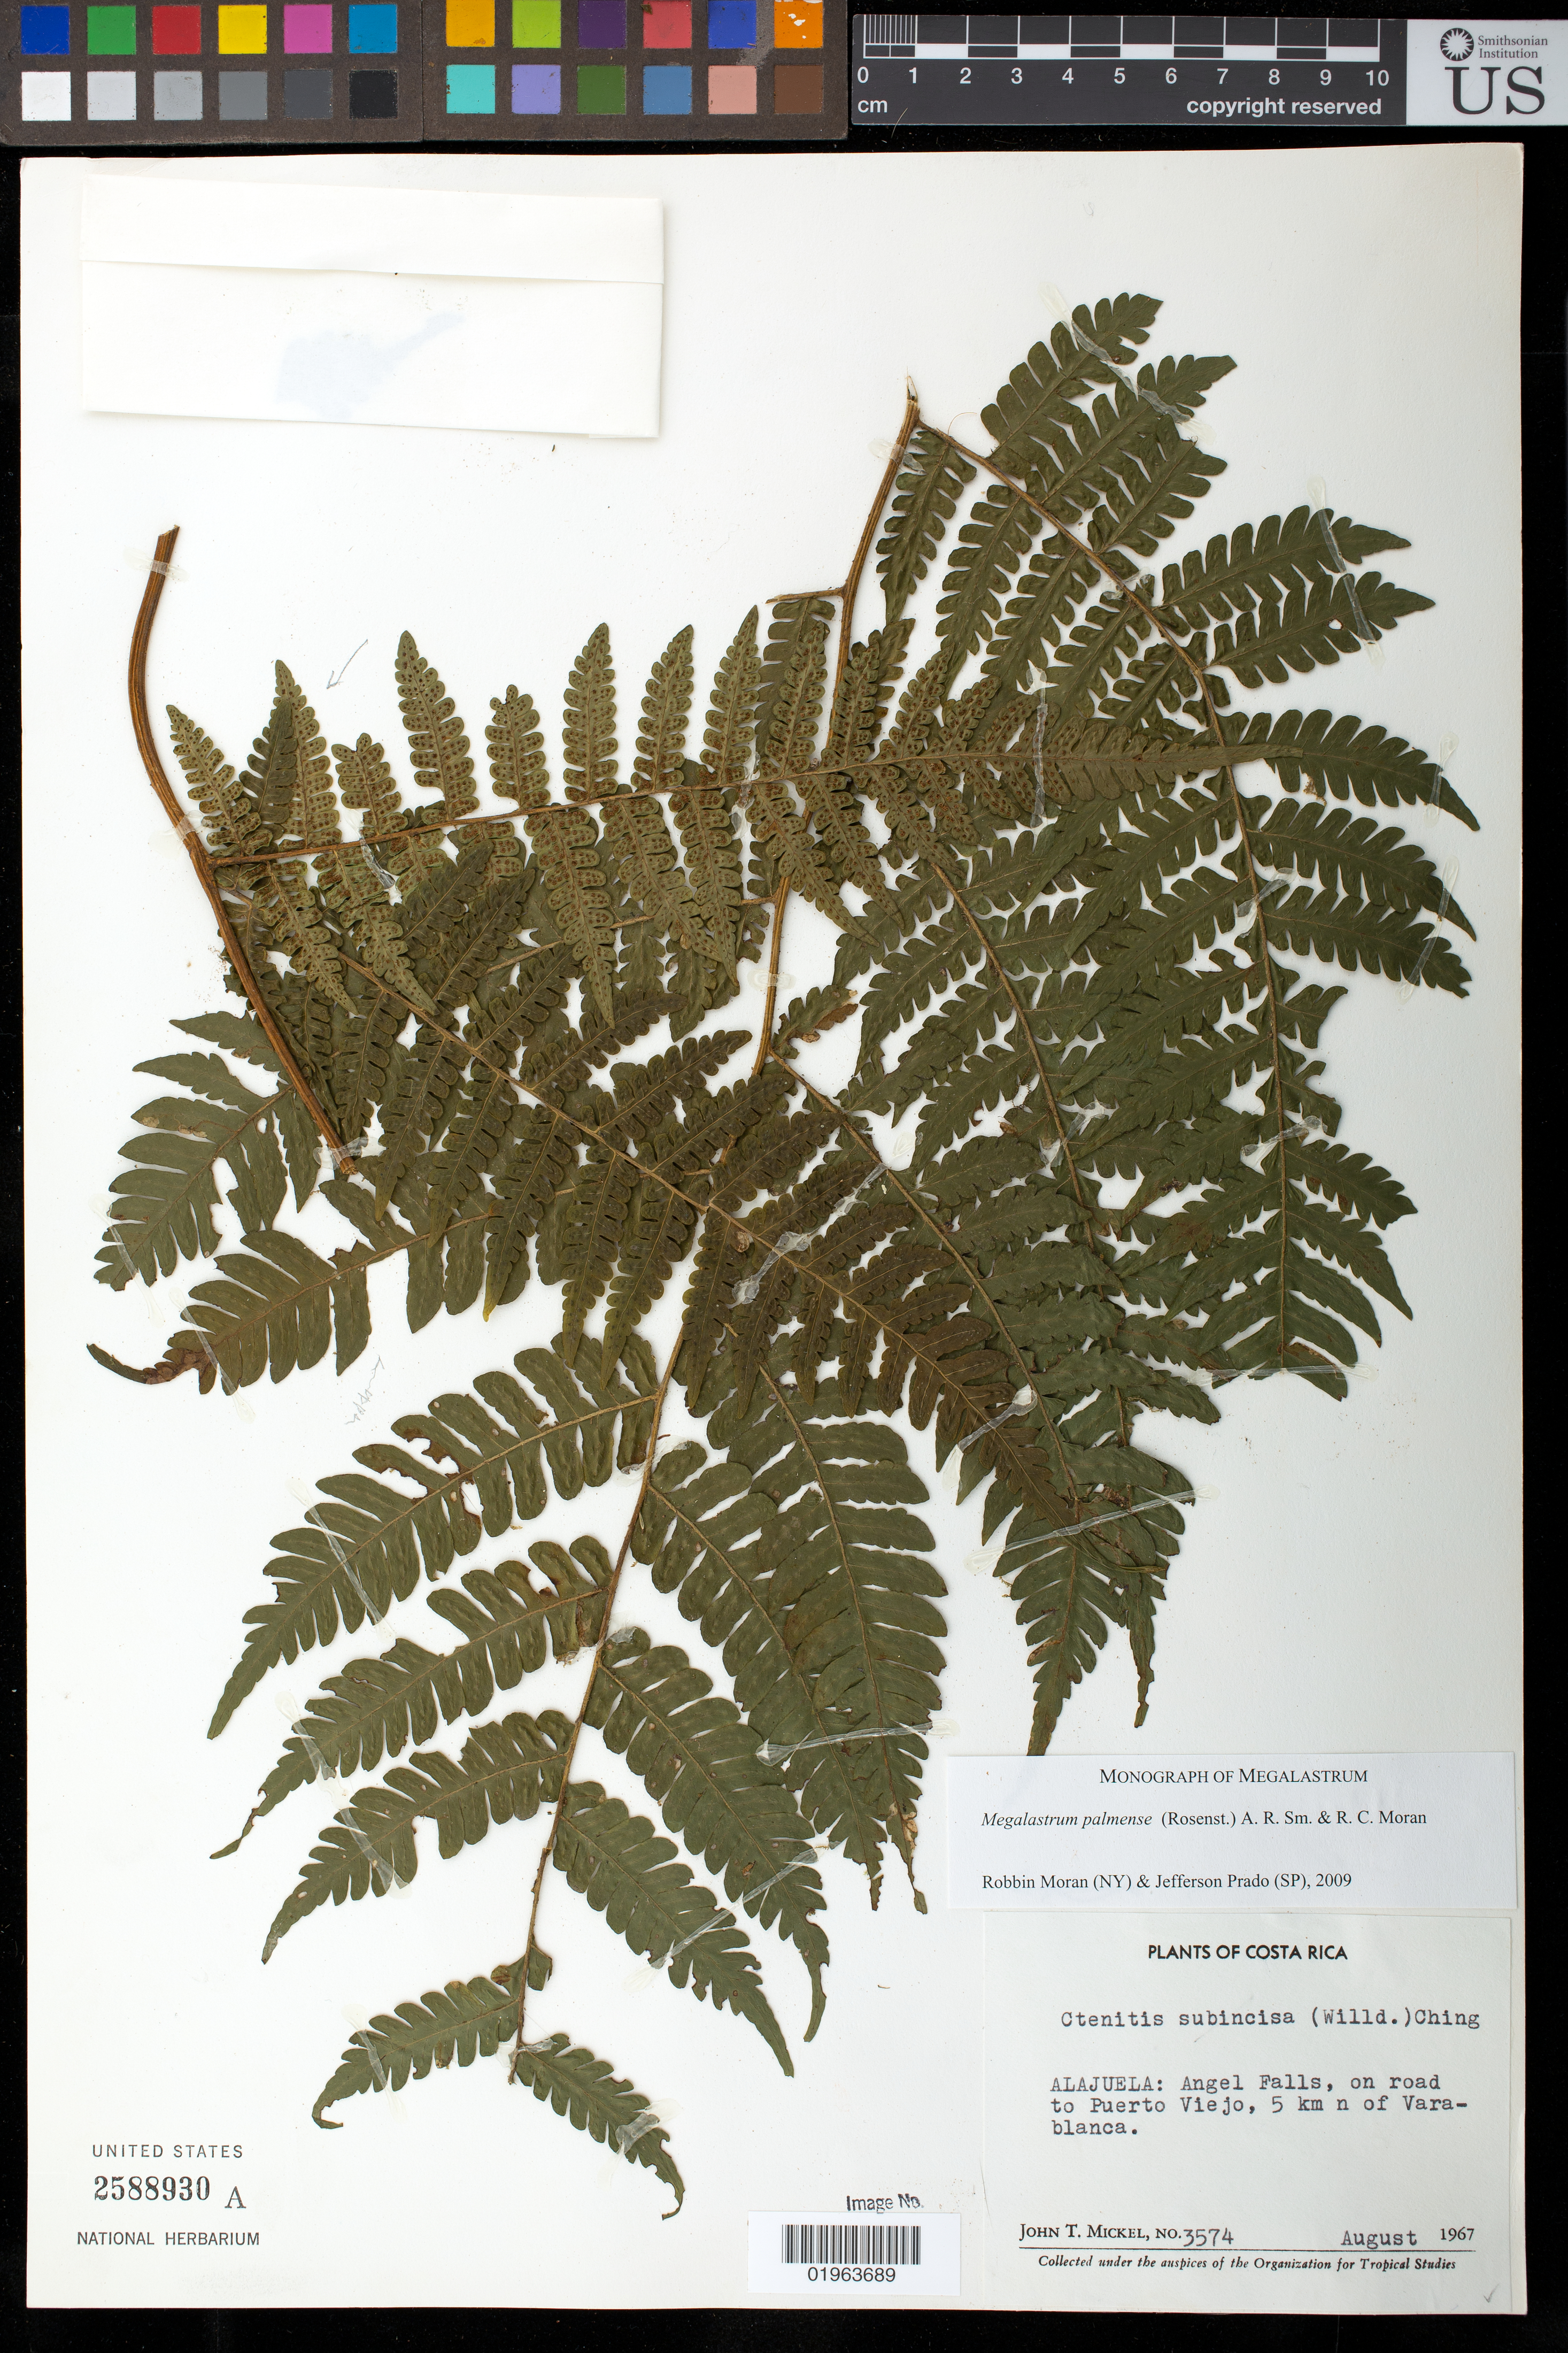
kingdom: Plantae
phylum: Tracheophyta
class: Polypodiopsida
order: Polypodiales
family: Dryopteridaceae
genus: Megalastrum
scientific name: Megalastrum palmense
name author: (Rosenst.) A.R. Sm. & R.C. Moran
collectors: J. T. Mickel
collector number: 3574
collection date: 1967-08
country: Costa Rica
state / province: Alajuela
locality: Angel Falls, on road to Puerto Viejo, 5 km N of Varablanca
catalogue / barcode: US 2588930